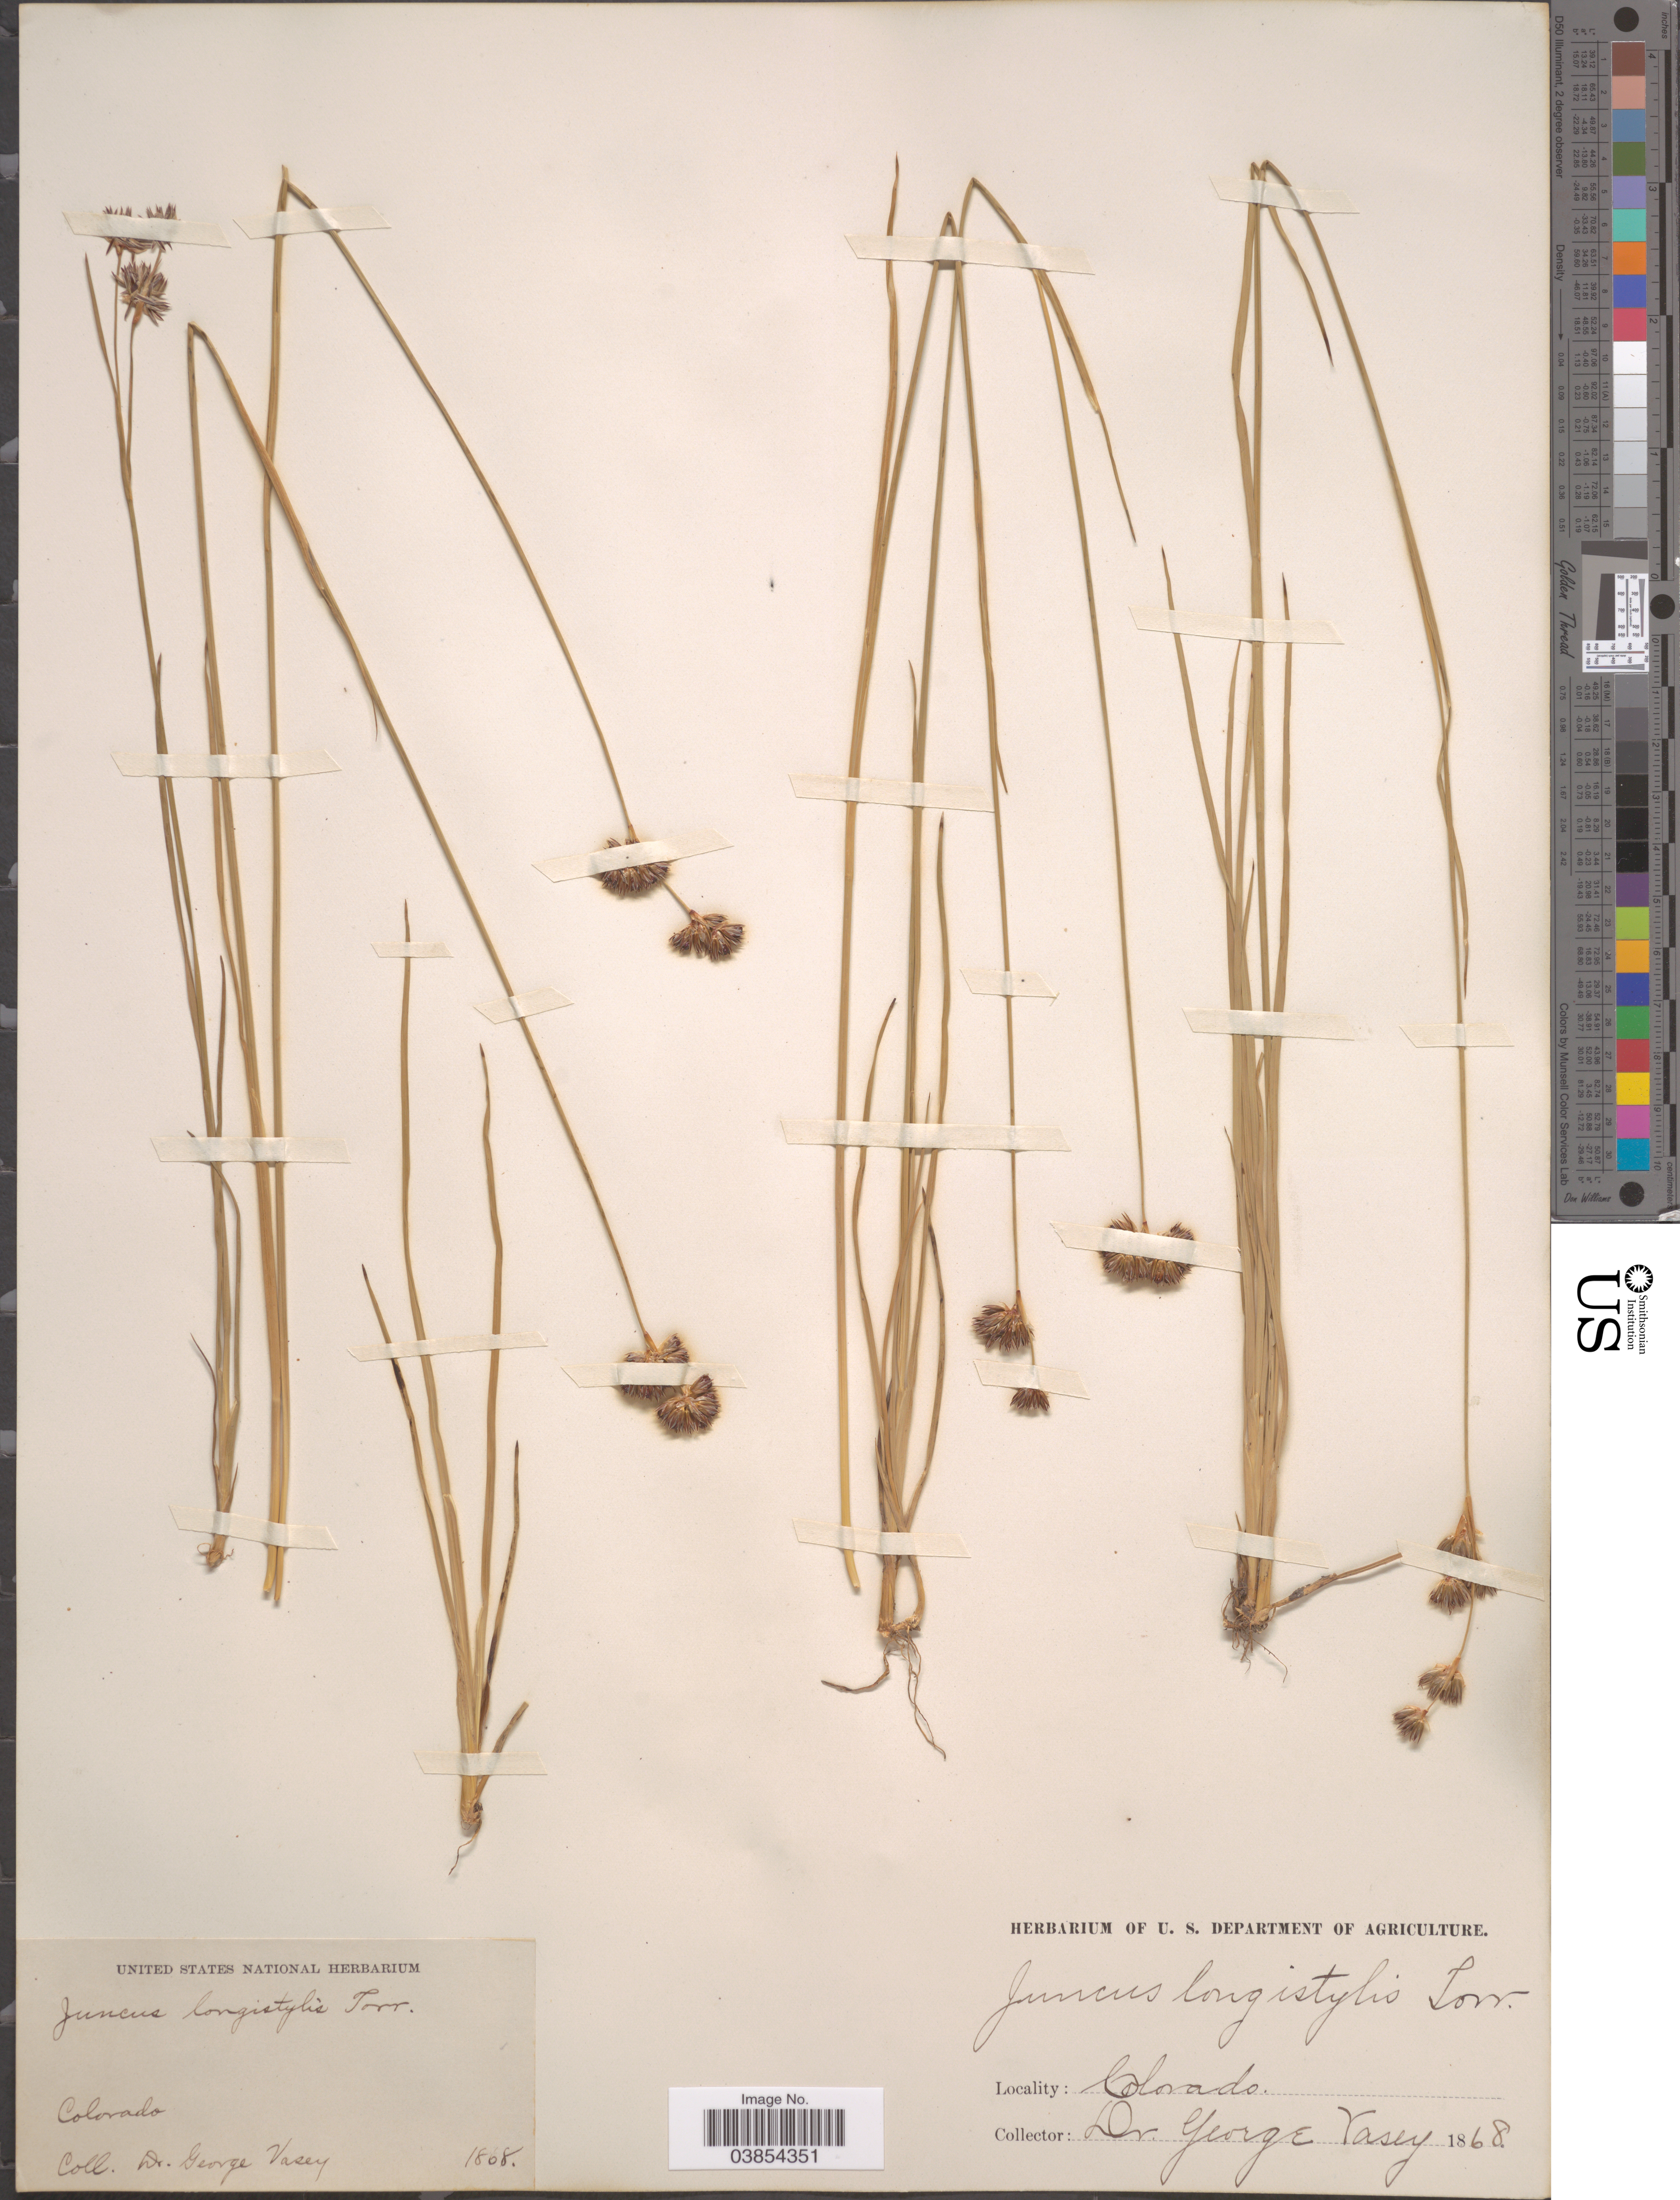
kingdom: Plantae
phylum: Tracheophyta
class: Liliopsida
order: Poales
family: Juncaceae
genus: Juncus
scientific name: Juncus longistylis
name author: Torr.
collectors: G. R. Vasey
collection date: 1868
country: United States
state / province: Colorado